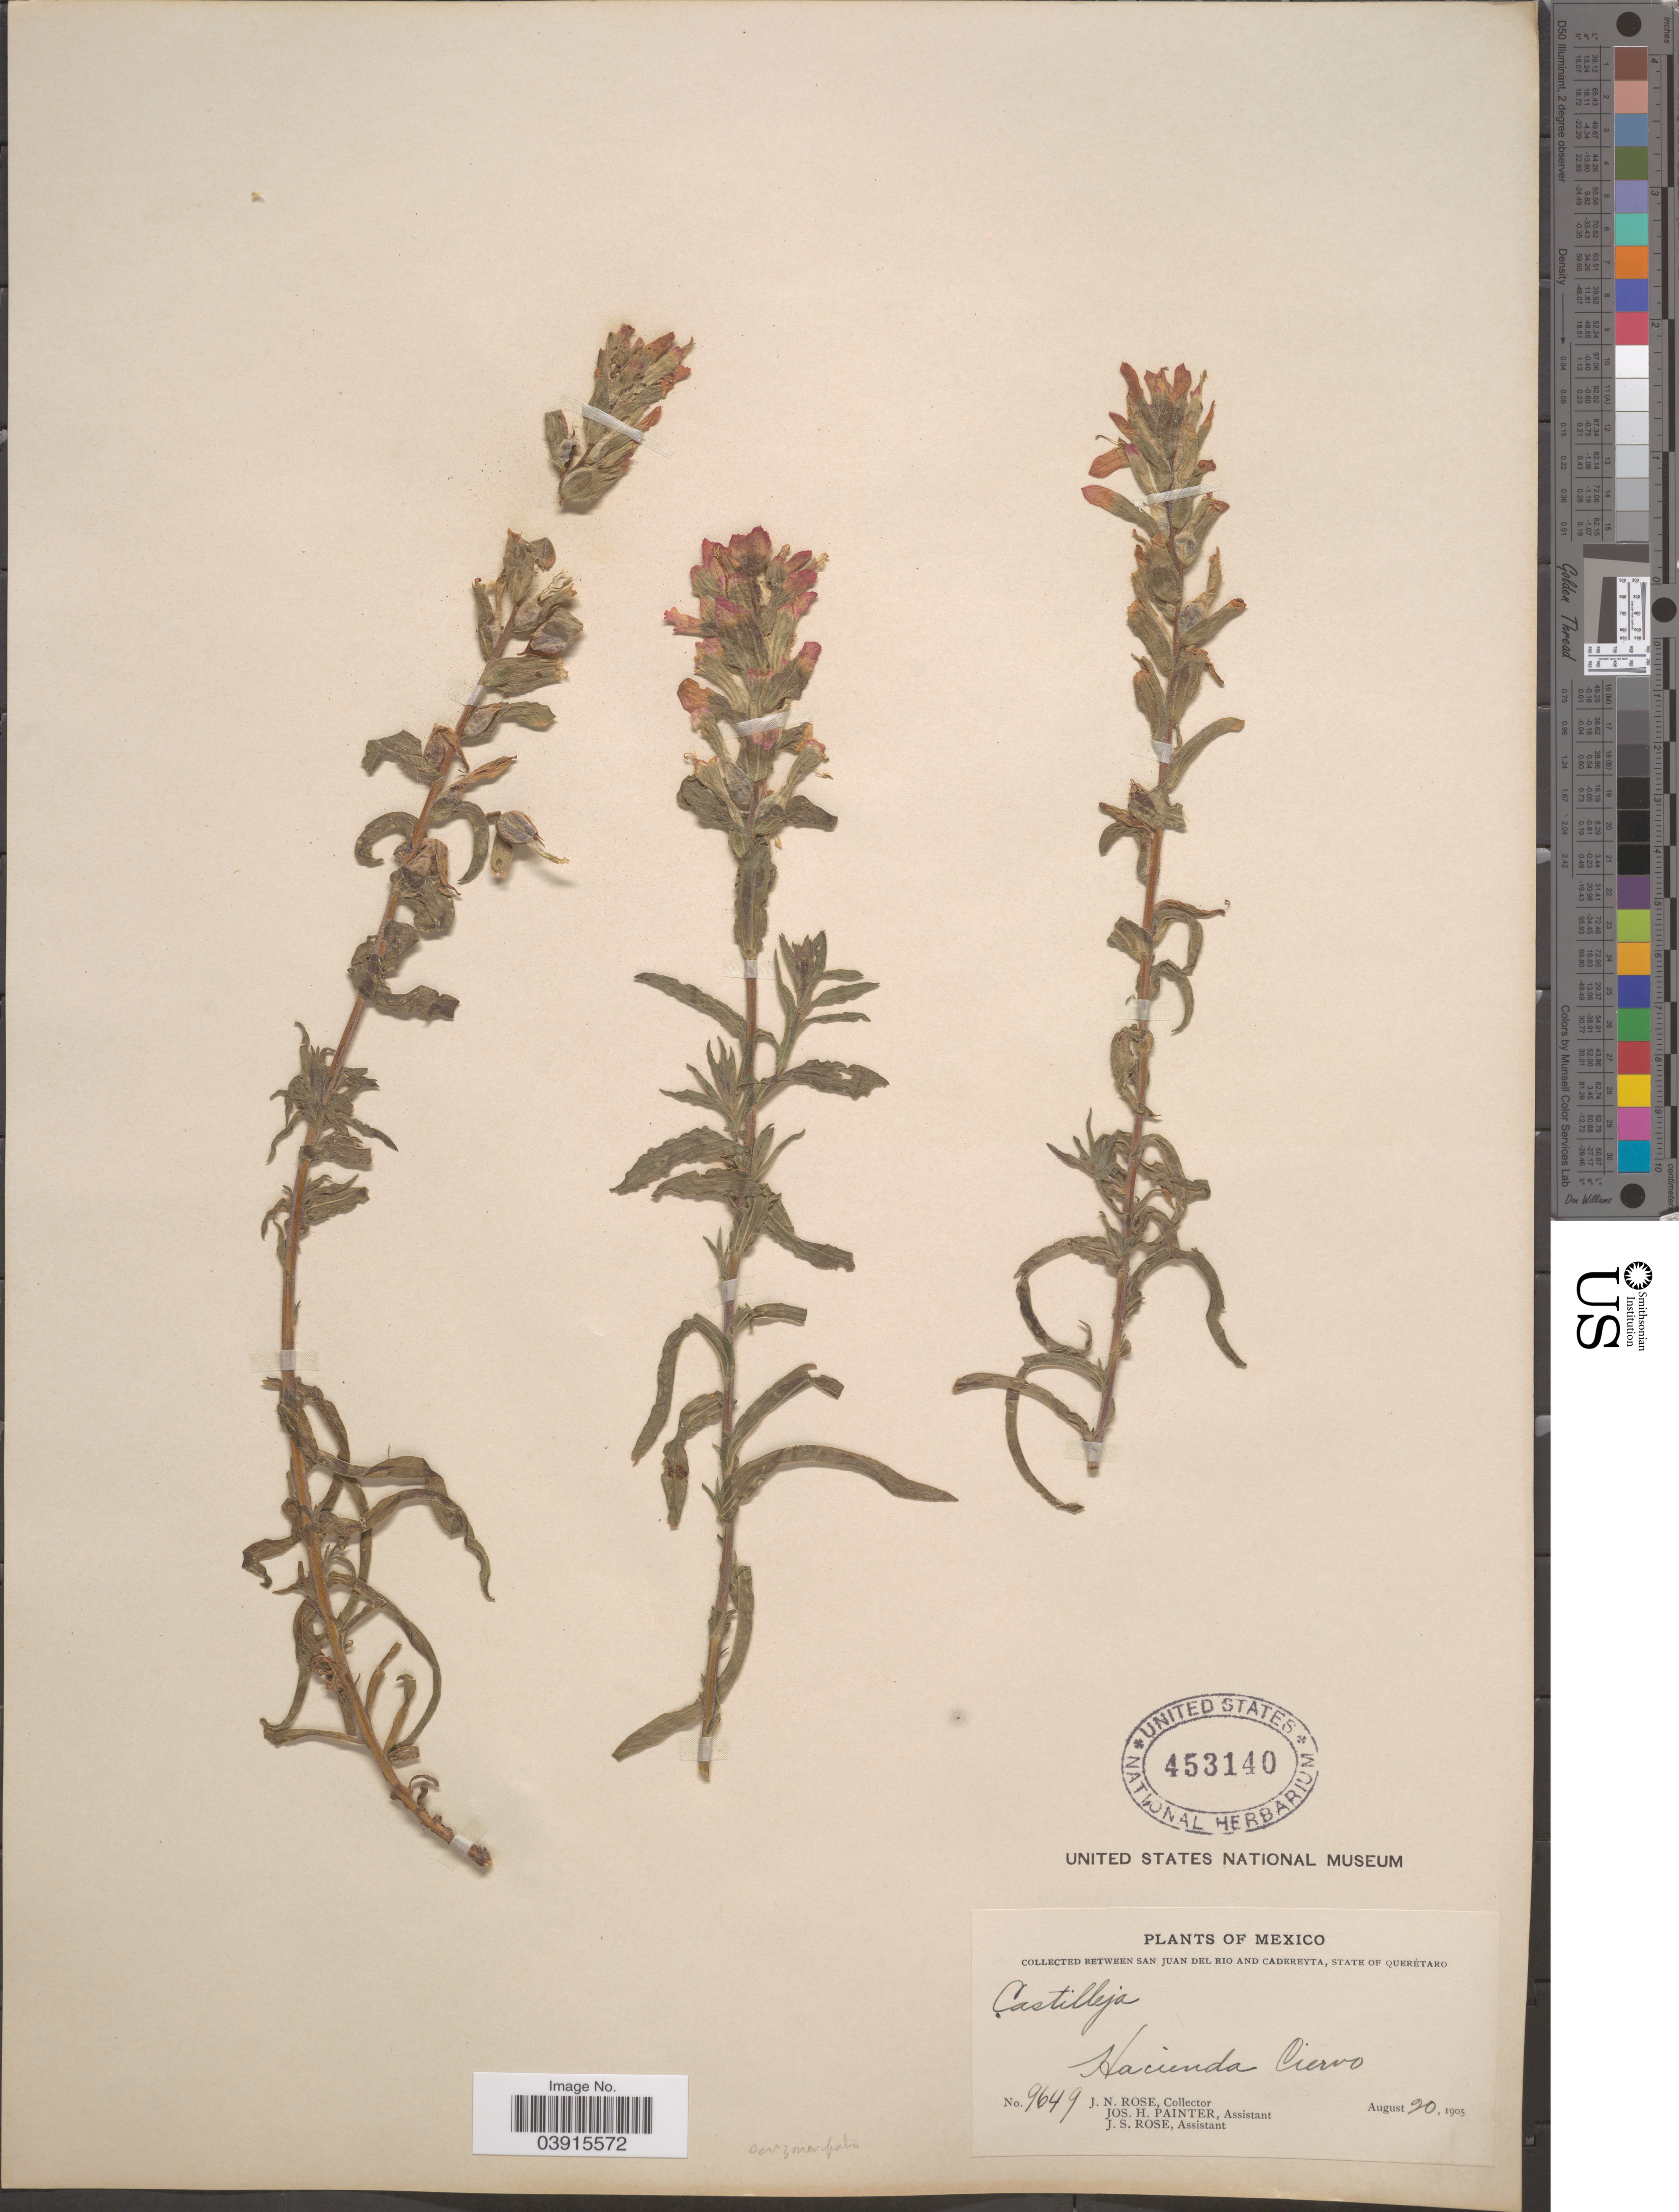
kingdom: Plantae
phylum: Tracheophyta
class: Magnoliopsida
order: Lamiales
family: Orobanchaceae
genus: Castilleja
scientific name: Castilleja scorzonerifolia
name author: Kunth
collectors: J. N. Rose, J. H. Painter & J. S. Rose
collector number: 9649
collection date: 1905-08-20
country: Mexico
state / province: Querétaro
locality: Between San Juan del Rio and Cadereyta. Hacienda Ciervo.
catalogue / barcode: US 453140